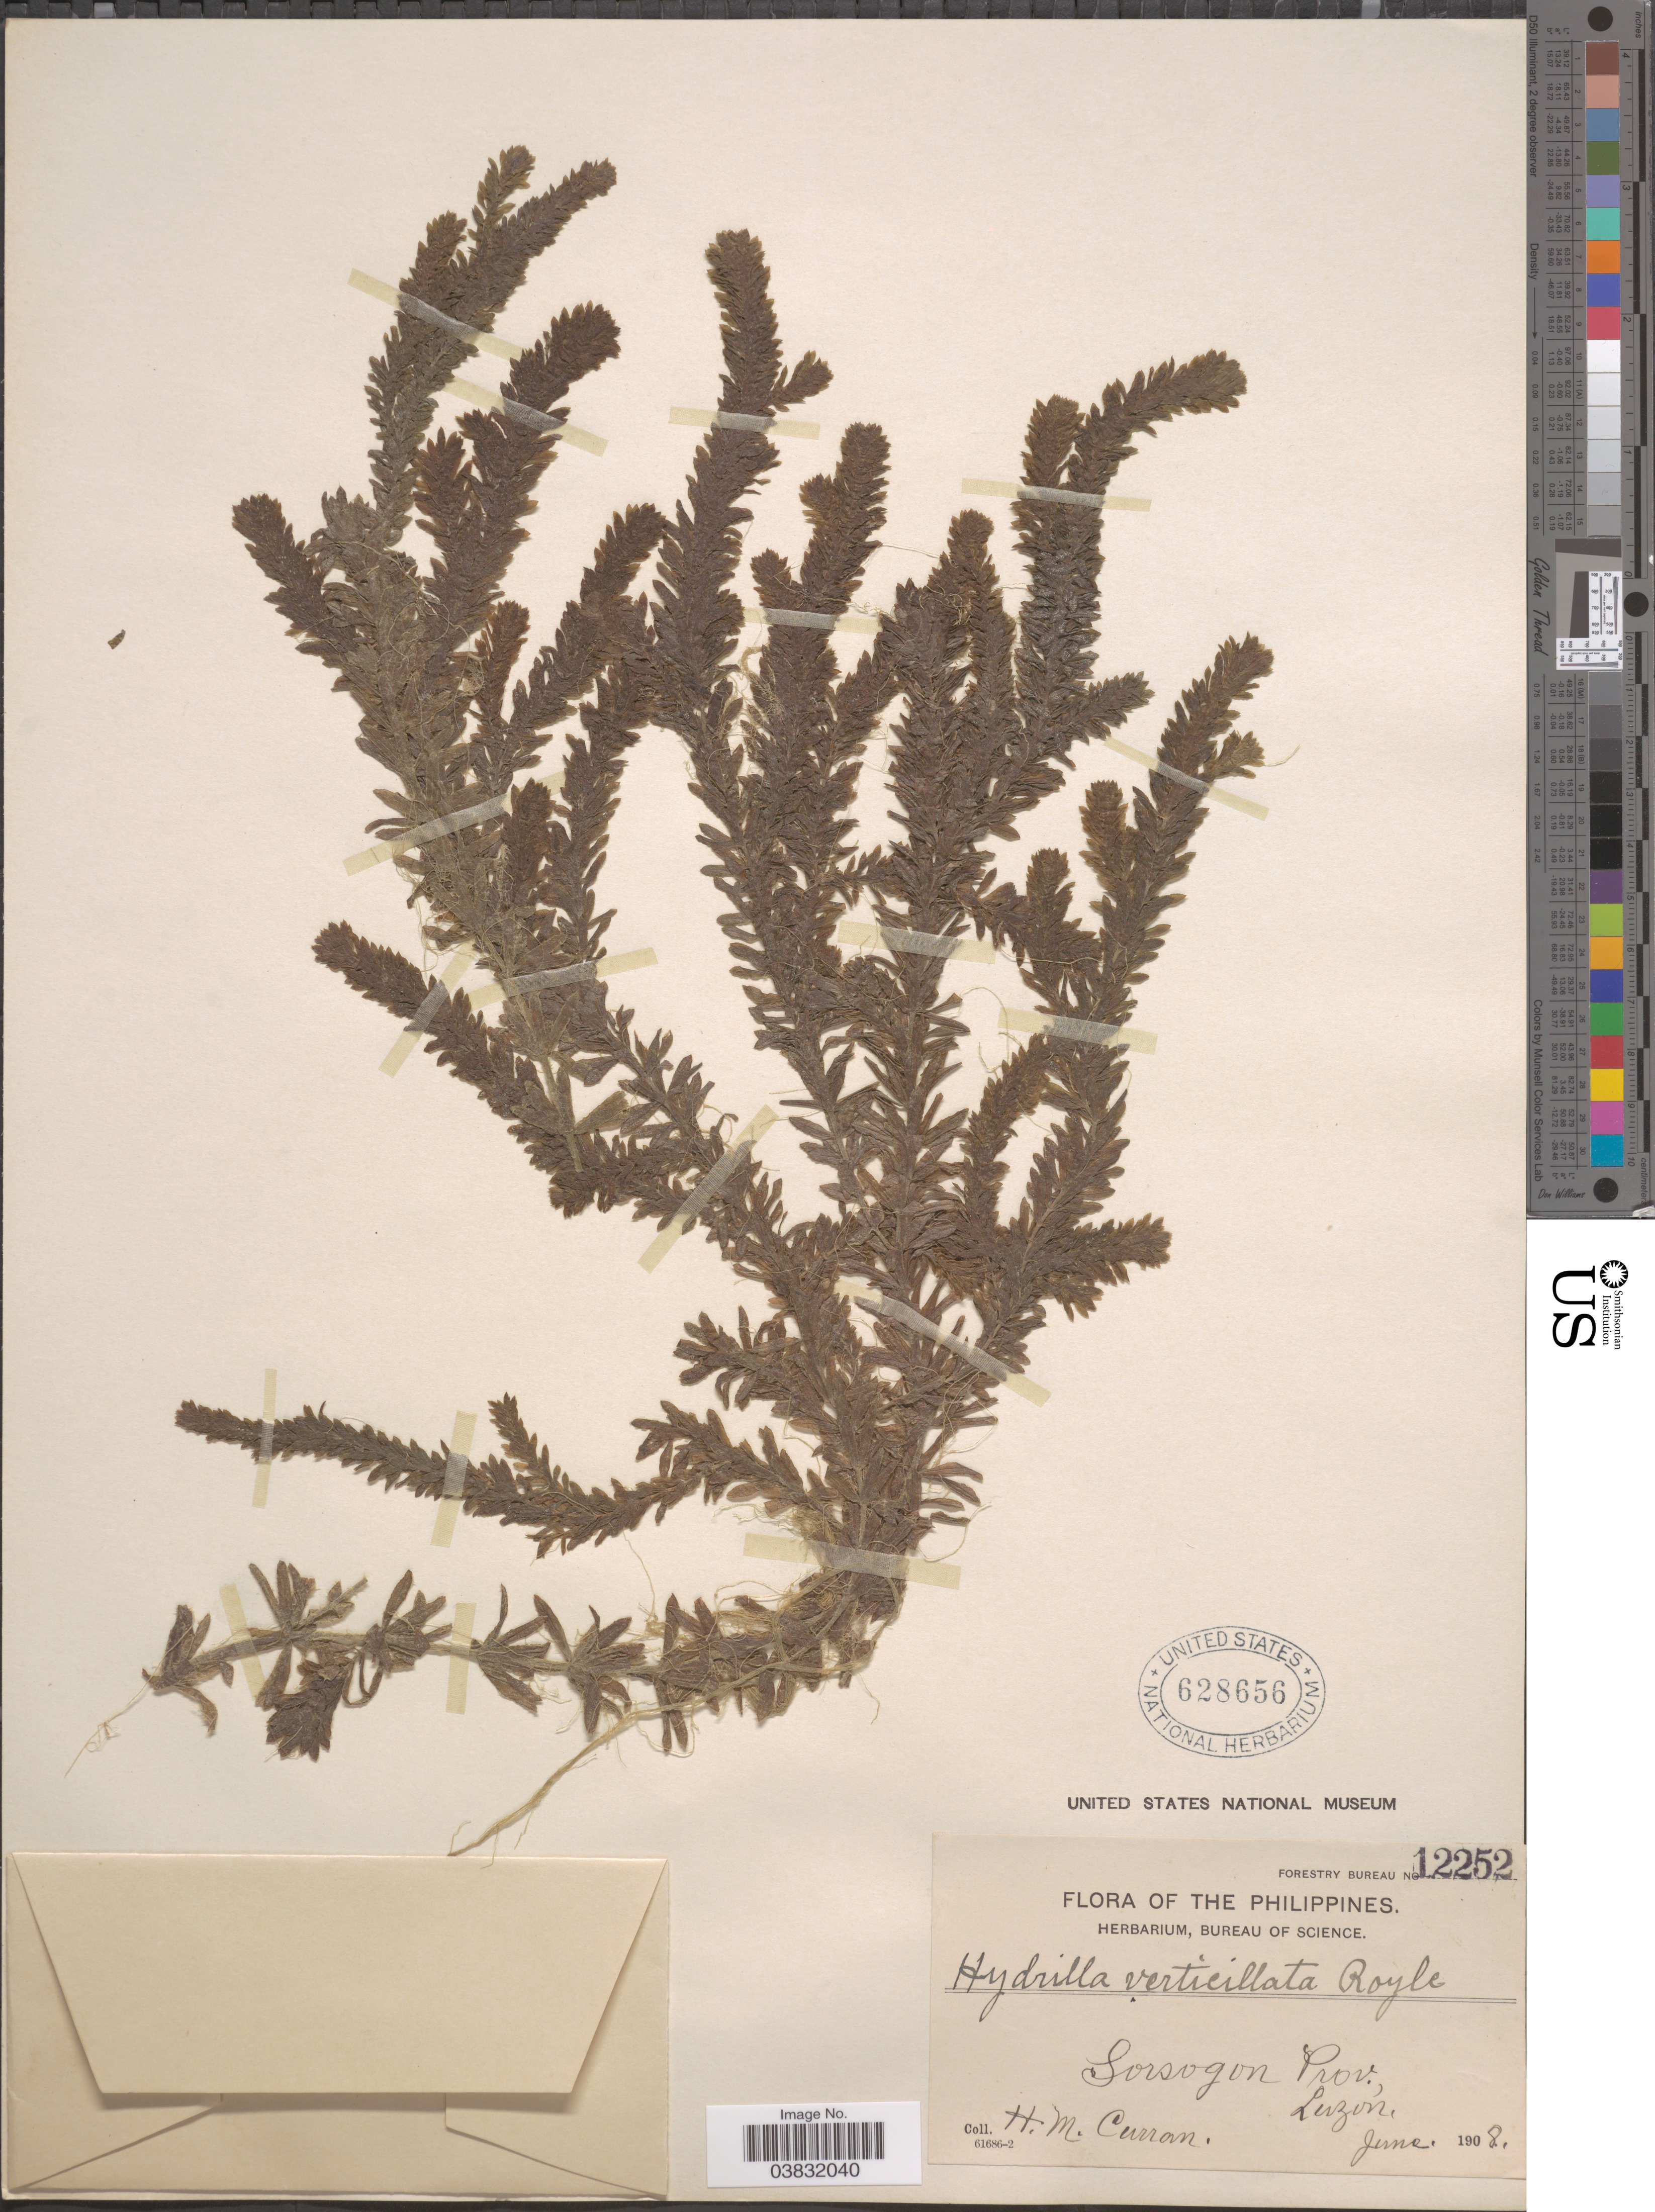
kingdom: Plantae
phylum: Tracheophyta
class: Liliopsida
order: Alismatales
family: Hydrocharitaceae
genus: Hydrilla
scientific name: Hydrilla verticillata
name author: (L. f.) Royle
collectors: H. M. Curran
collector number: Forestry Bureau 12252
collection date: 1908-06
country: Philippines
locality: Sorsogon Prov., Luzon.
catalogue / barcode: US 628656